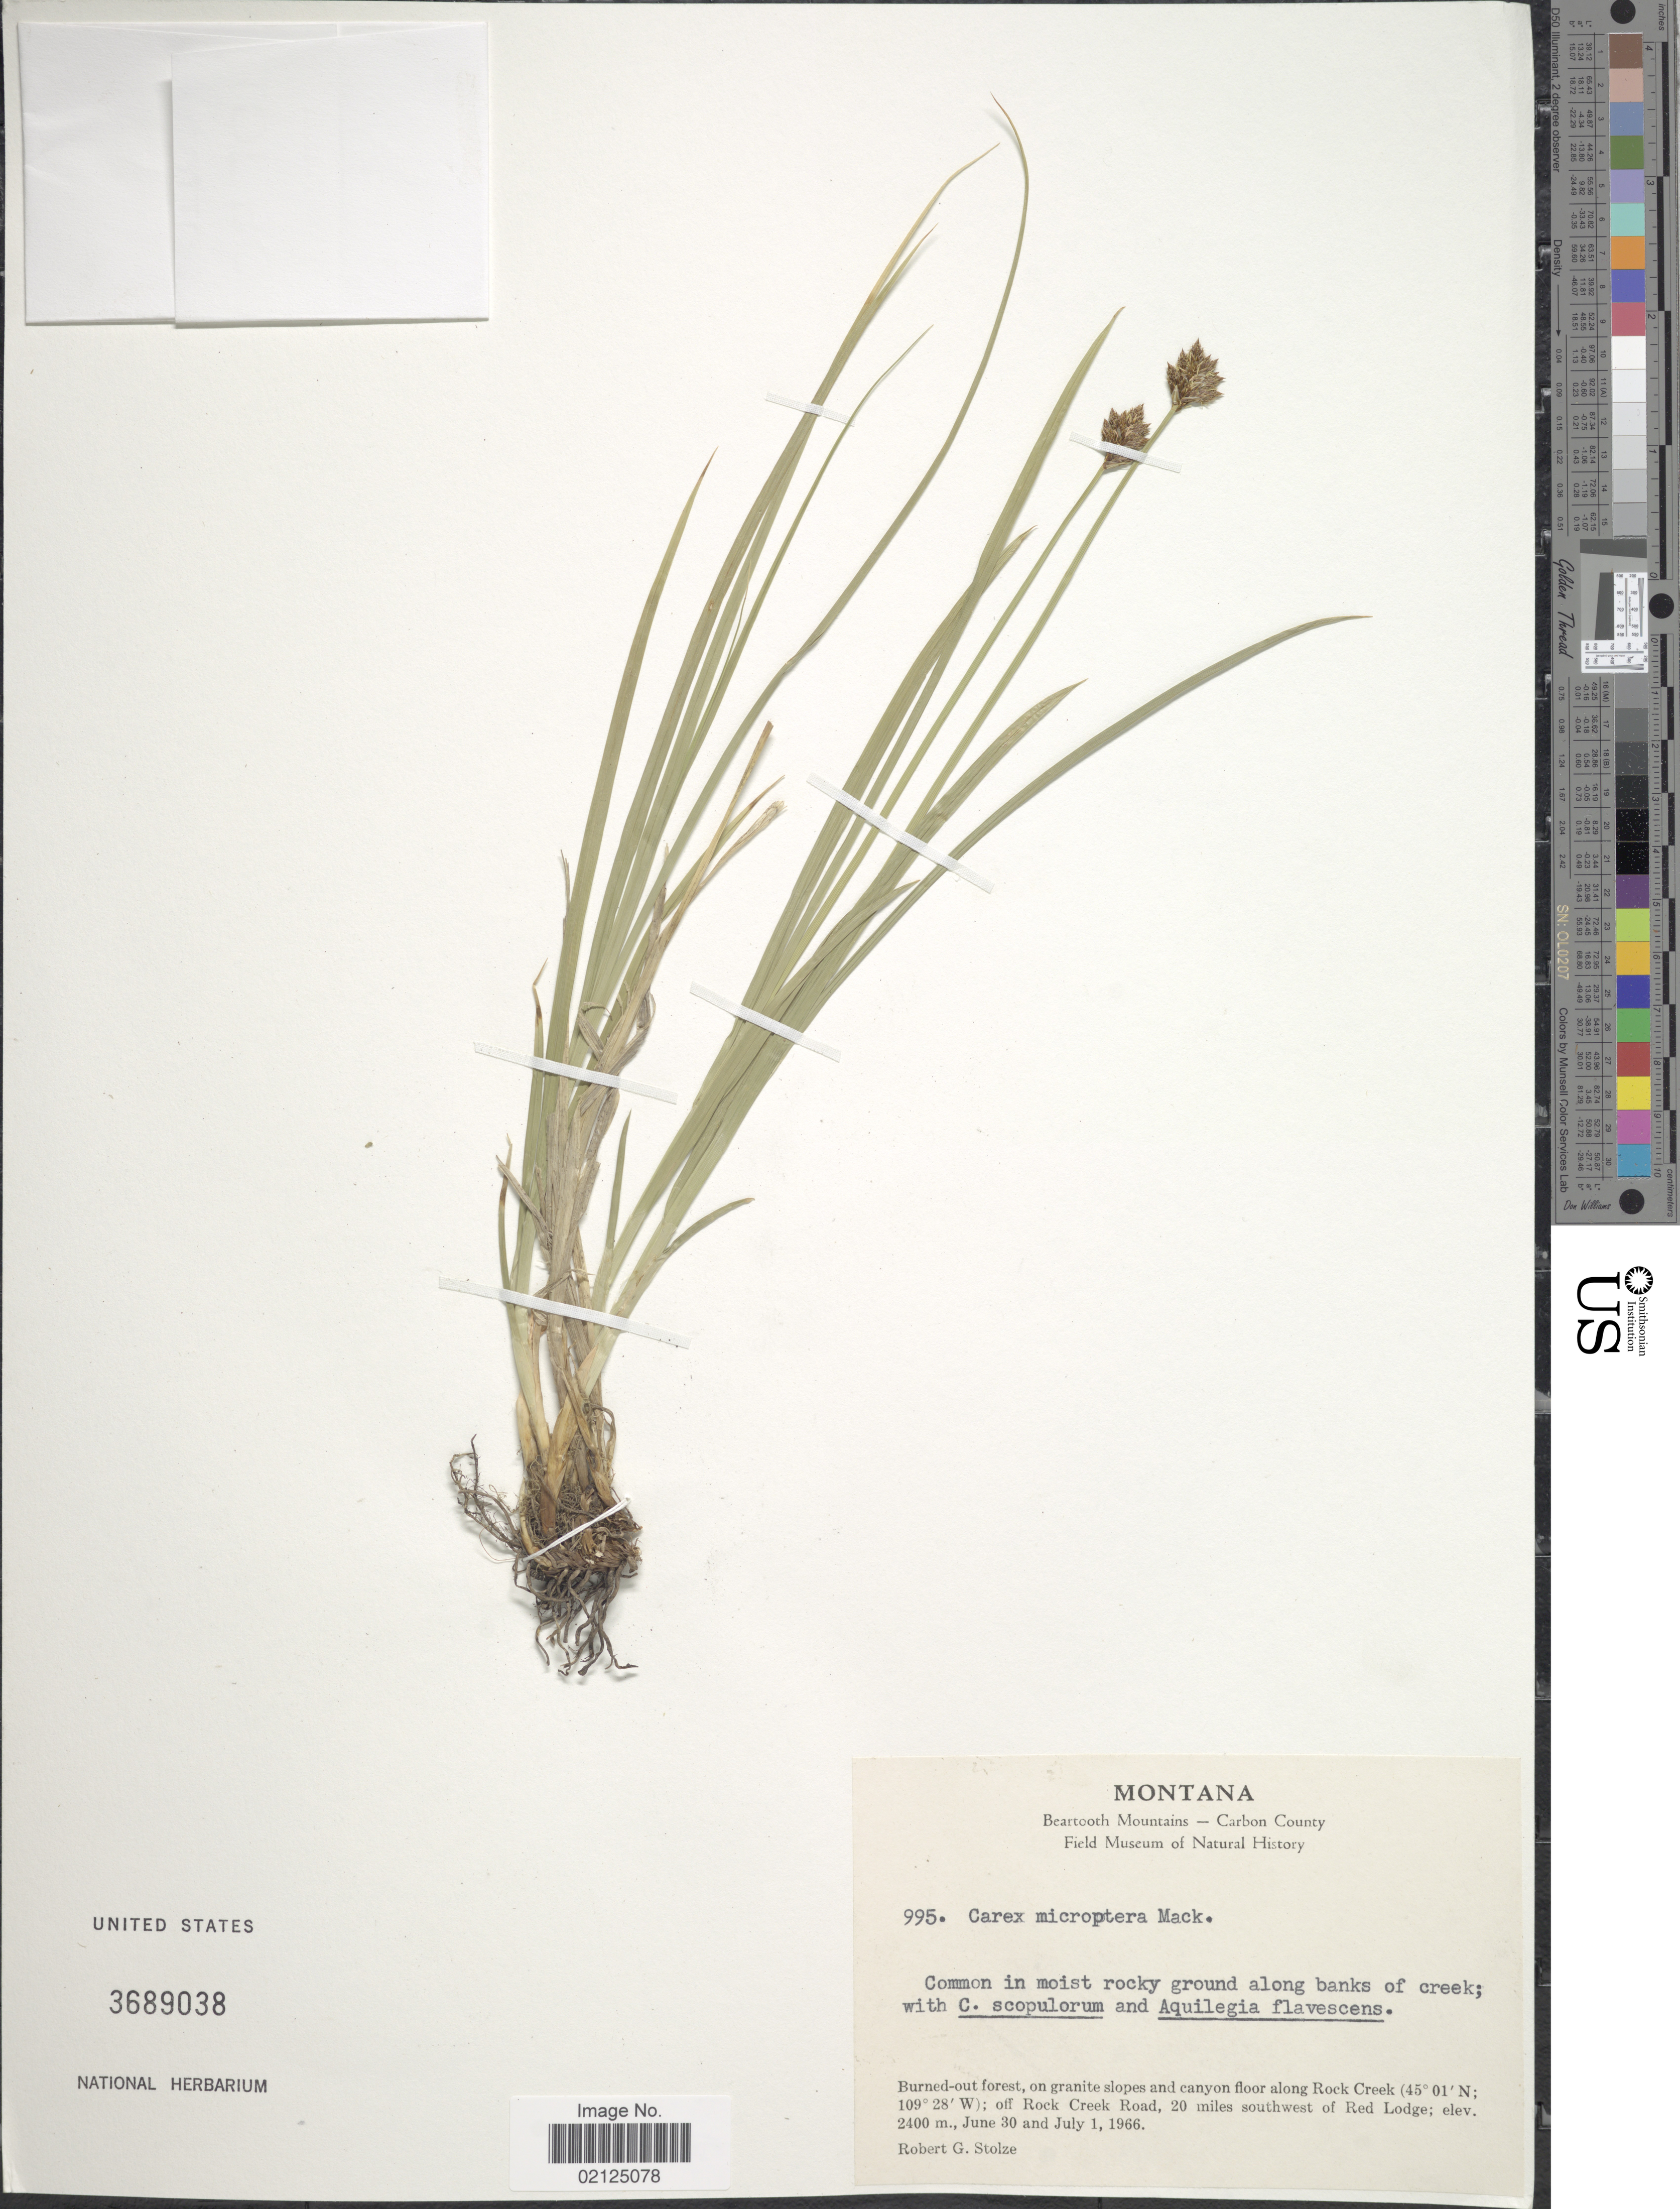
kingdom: Plantae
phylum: Tracheophyta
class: Liliopsida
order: Poales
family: Cyperaceae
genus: Carex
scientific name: Carex microptera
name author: Mack.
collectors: R. G. Stolze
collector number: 995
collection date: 1966-06-30/1966-07-01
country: United States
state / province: Montana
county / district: Carbon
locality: Beartooth Mountains, Common in moist rocky ground along banks of creek, Burned-out forest, on granite slopes and canyon floor along Rock Creek; off Rock Creek Road, 20 miles southwest of Red Lodge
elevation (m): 2400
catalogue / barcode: US 3689038